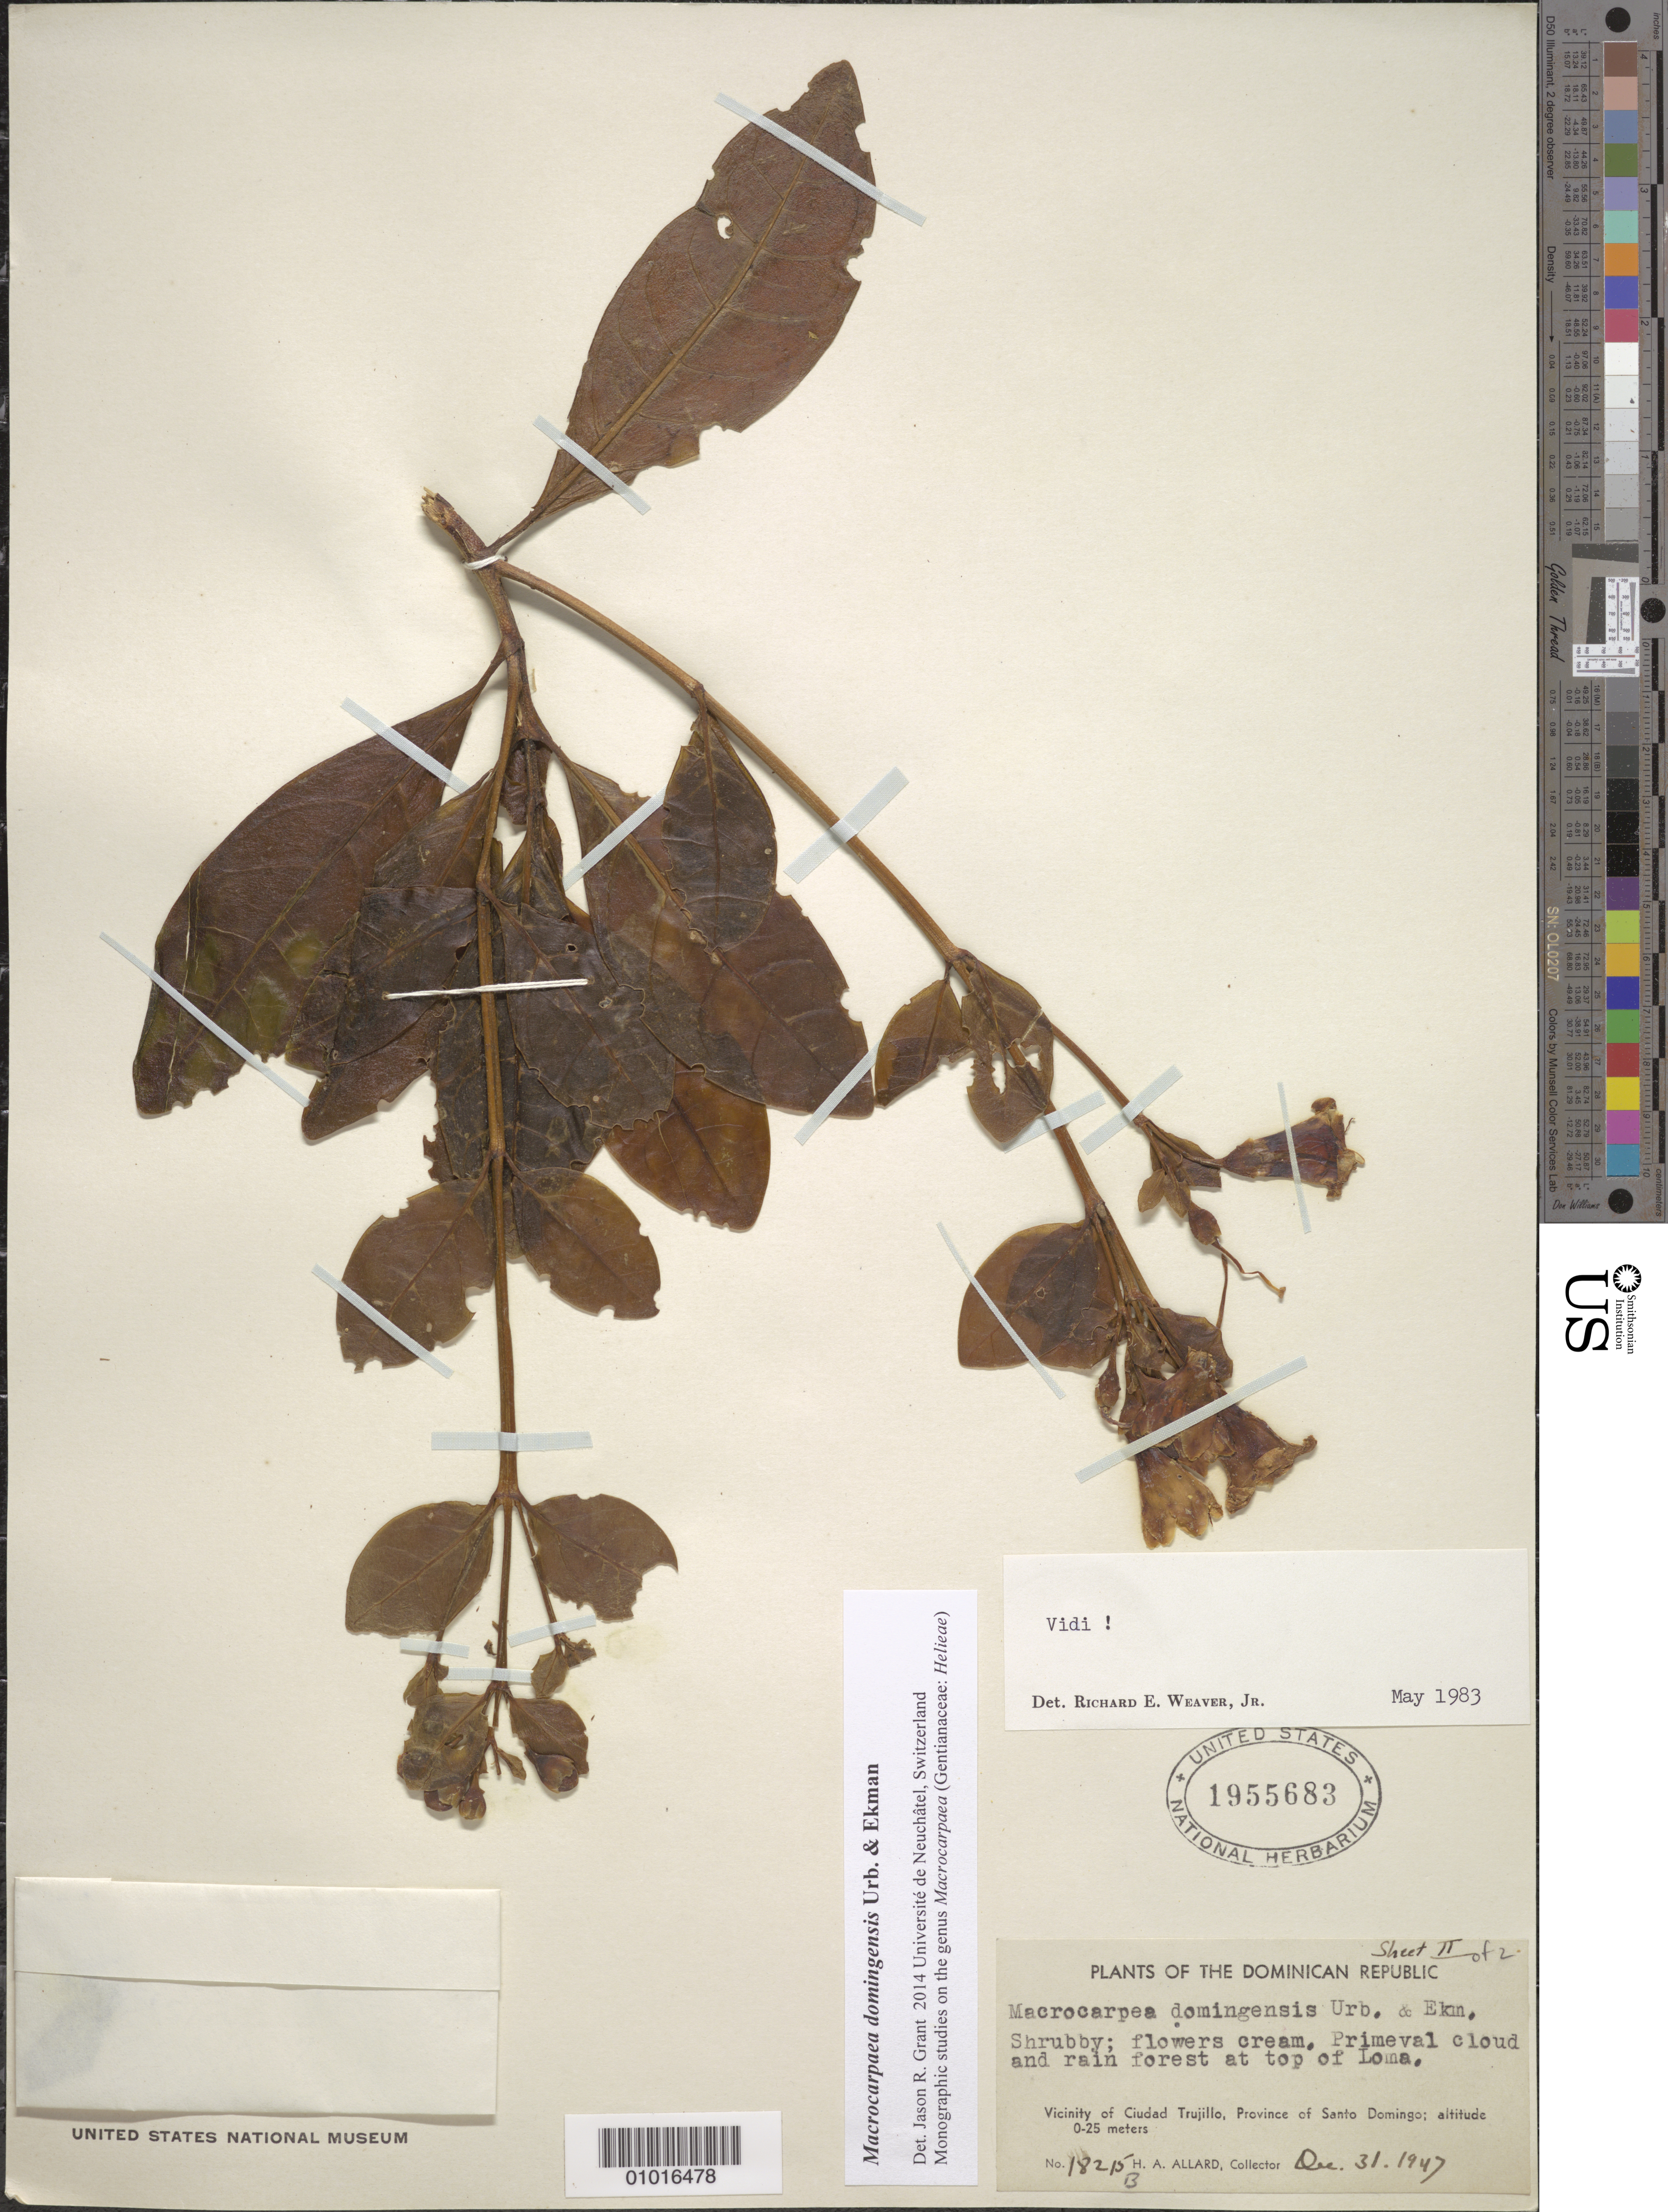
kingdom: Plantae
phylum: Tracheophyta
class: Magnoliopsida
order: Gentianales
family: Gentianaceae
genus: Macrocarpaea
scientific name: Macrocarpaea domingensis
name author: Urb. & Ekman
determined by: Grant, Jason R., (UNITED STATES)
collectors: H. A. Allard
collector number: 18215B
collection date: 1947-12-31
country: Dominican Republic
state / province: Distrito Nacional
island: Hispaniola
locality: Province Santo Domingo [Nacional], Ciudad Trujillo [Santo Domingo].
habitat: Primeval rain and cloud forest on top of Loma.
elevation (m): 0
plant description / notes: Sheet says "Sheet II of 2", but locality different.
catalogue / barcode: US 1955683